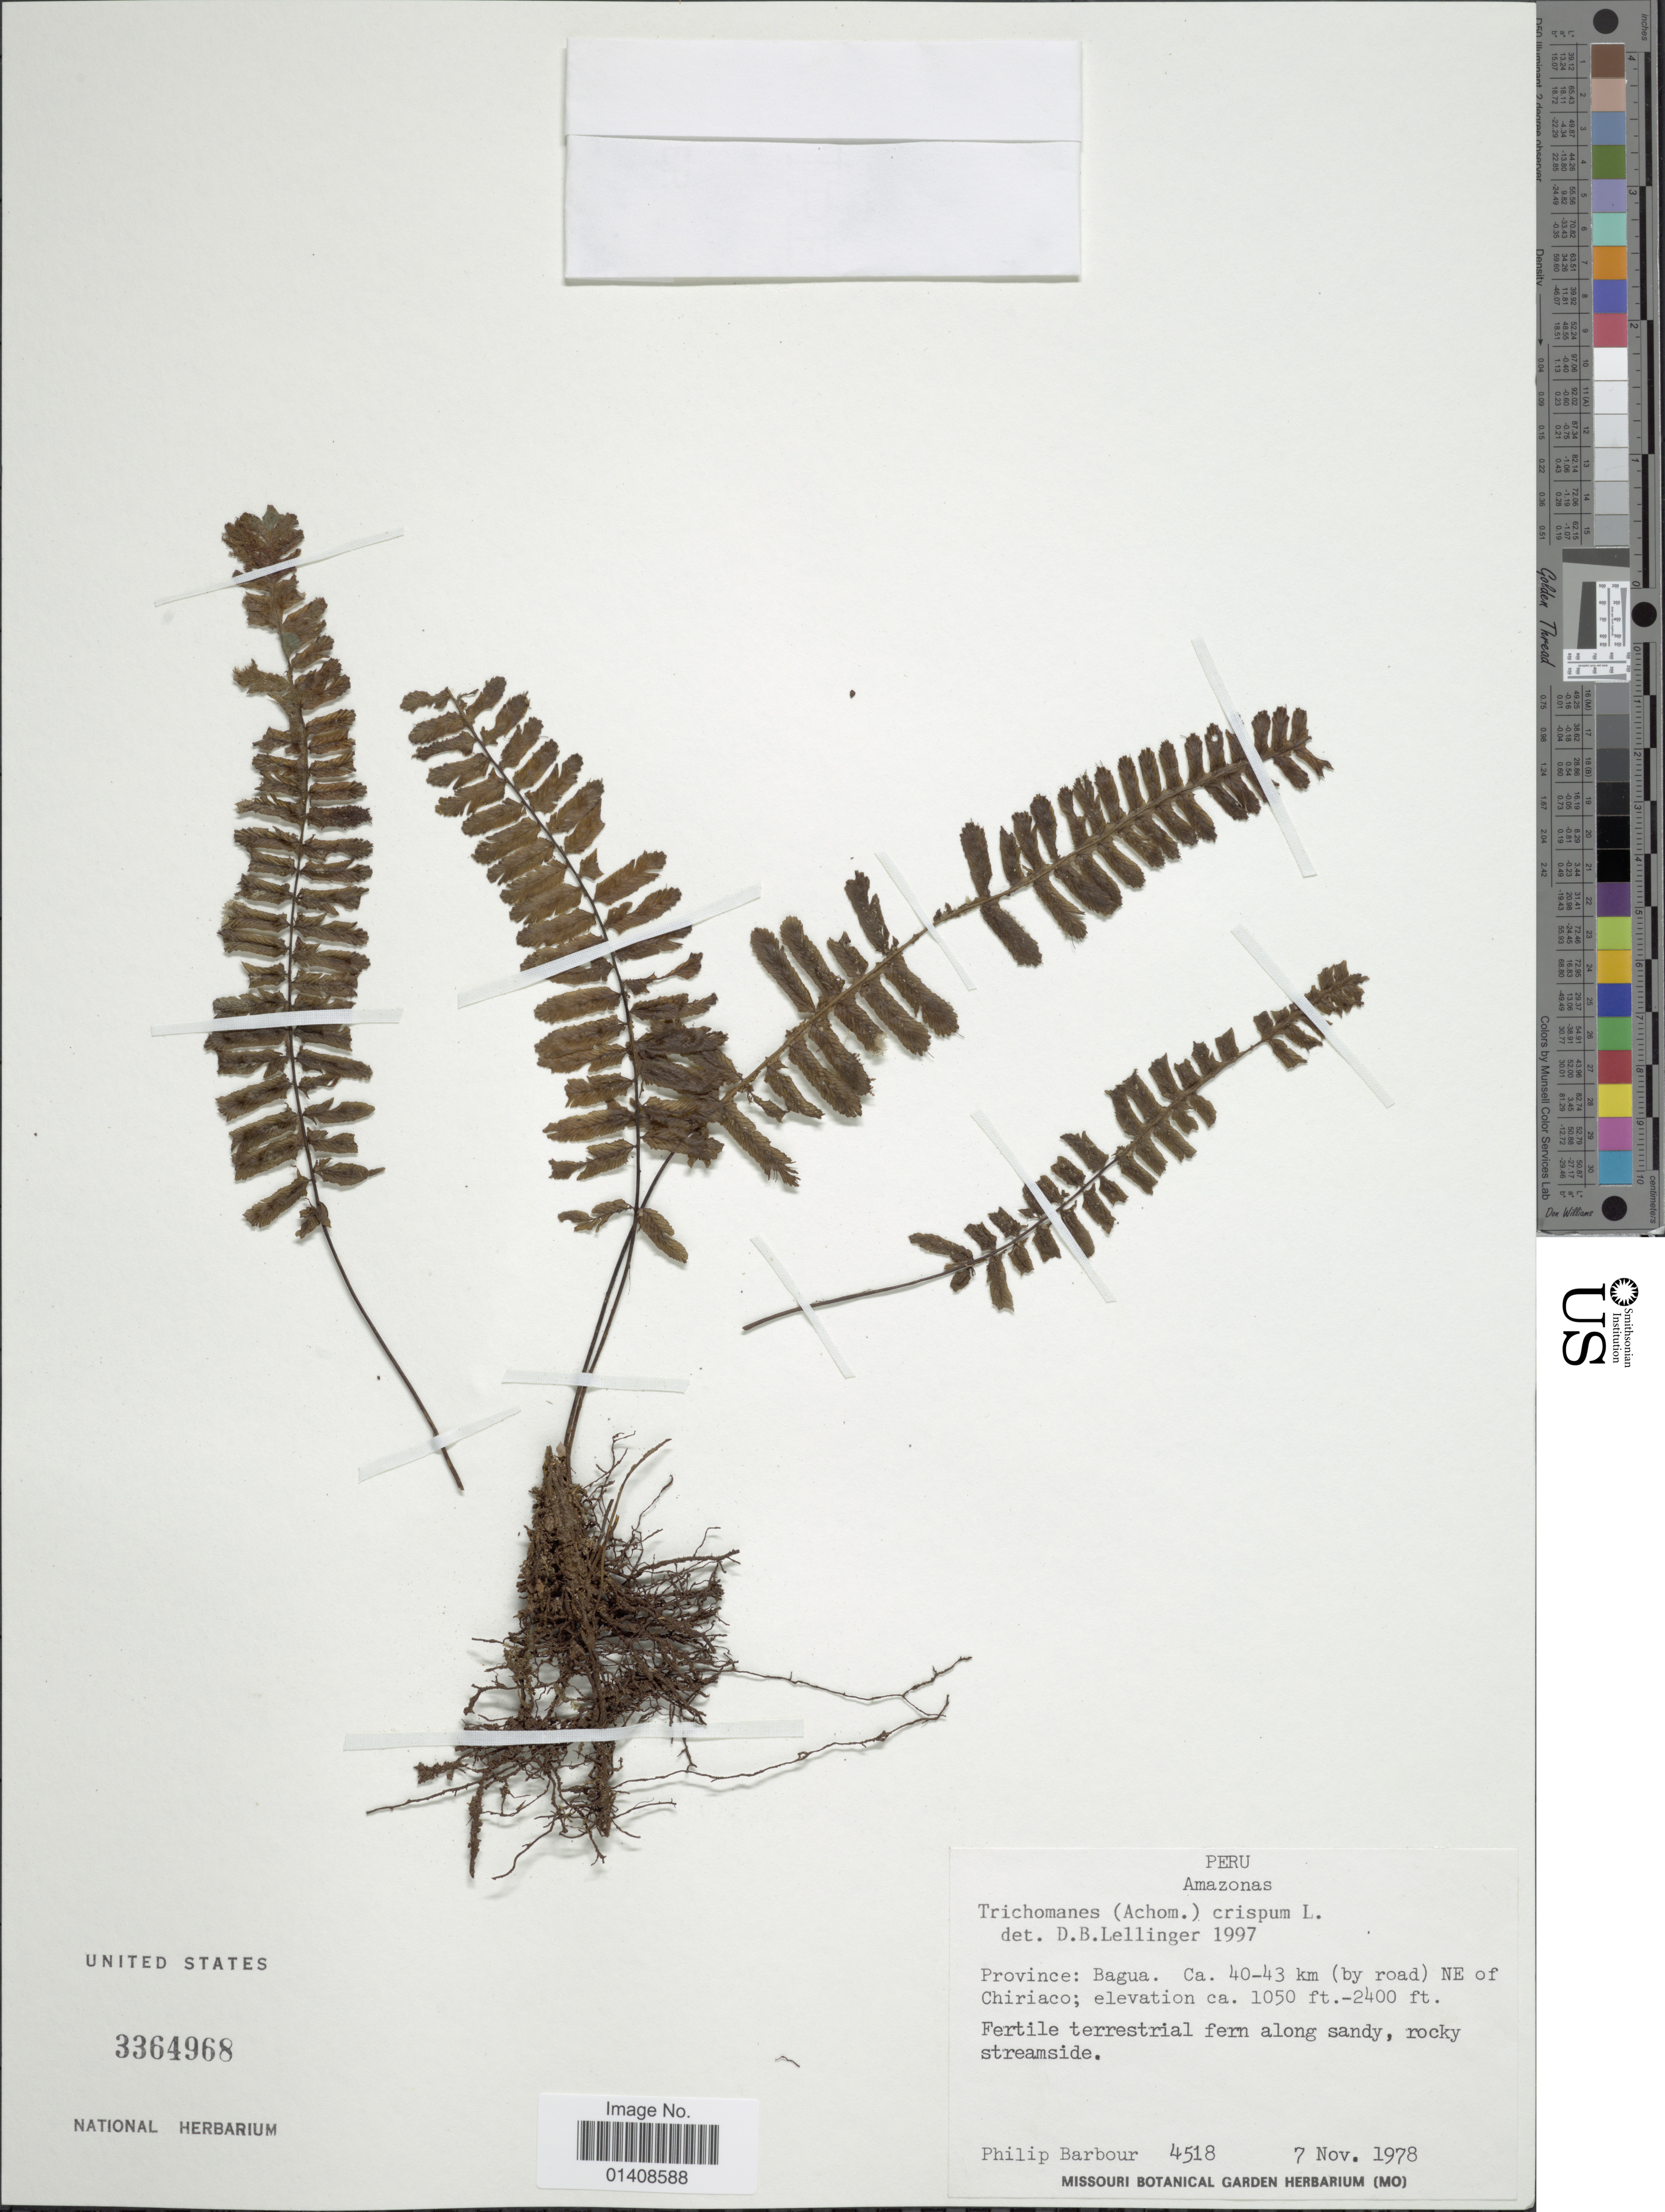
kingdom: Plantae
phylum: Tracheophyta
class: Polypodiopsida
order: Hymenophyllales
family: Hymenophyllaceae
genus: Trichomanes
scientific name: Trichomanes crispum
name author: L.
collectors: P. Barbour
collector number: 4518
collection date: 1978-11-07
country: Peru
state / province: Amazonas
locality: Amazonas, Bagua. ca. 40-43km (by road) NE of Chriciaco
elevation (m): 320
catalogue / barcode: US 3364968